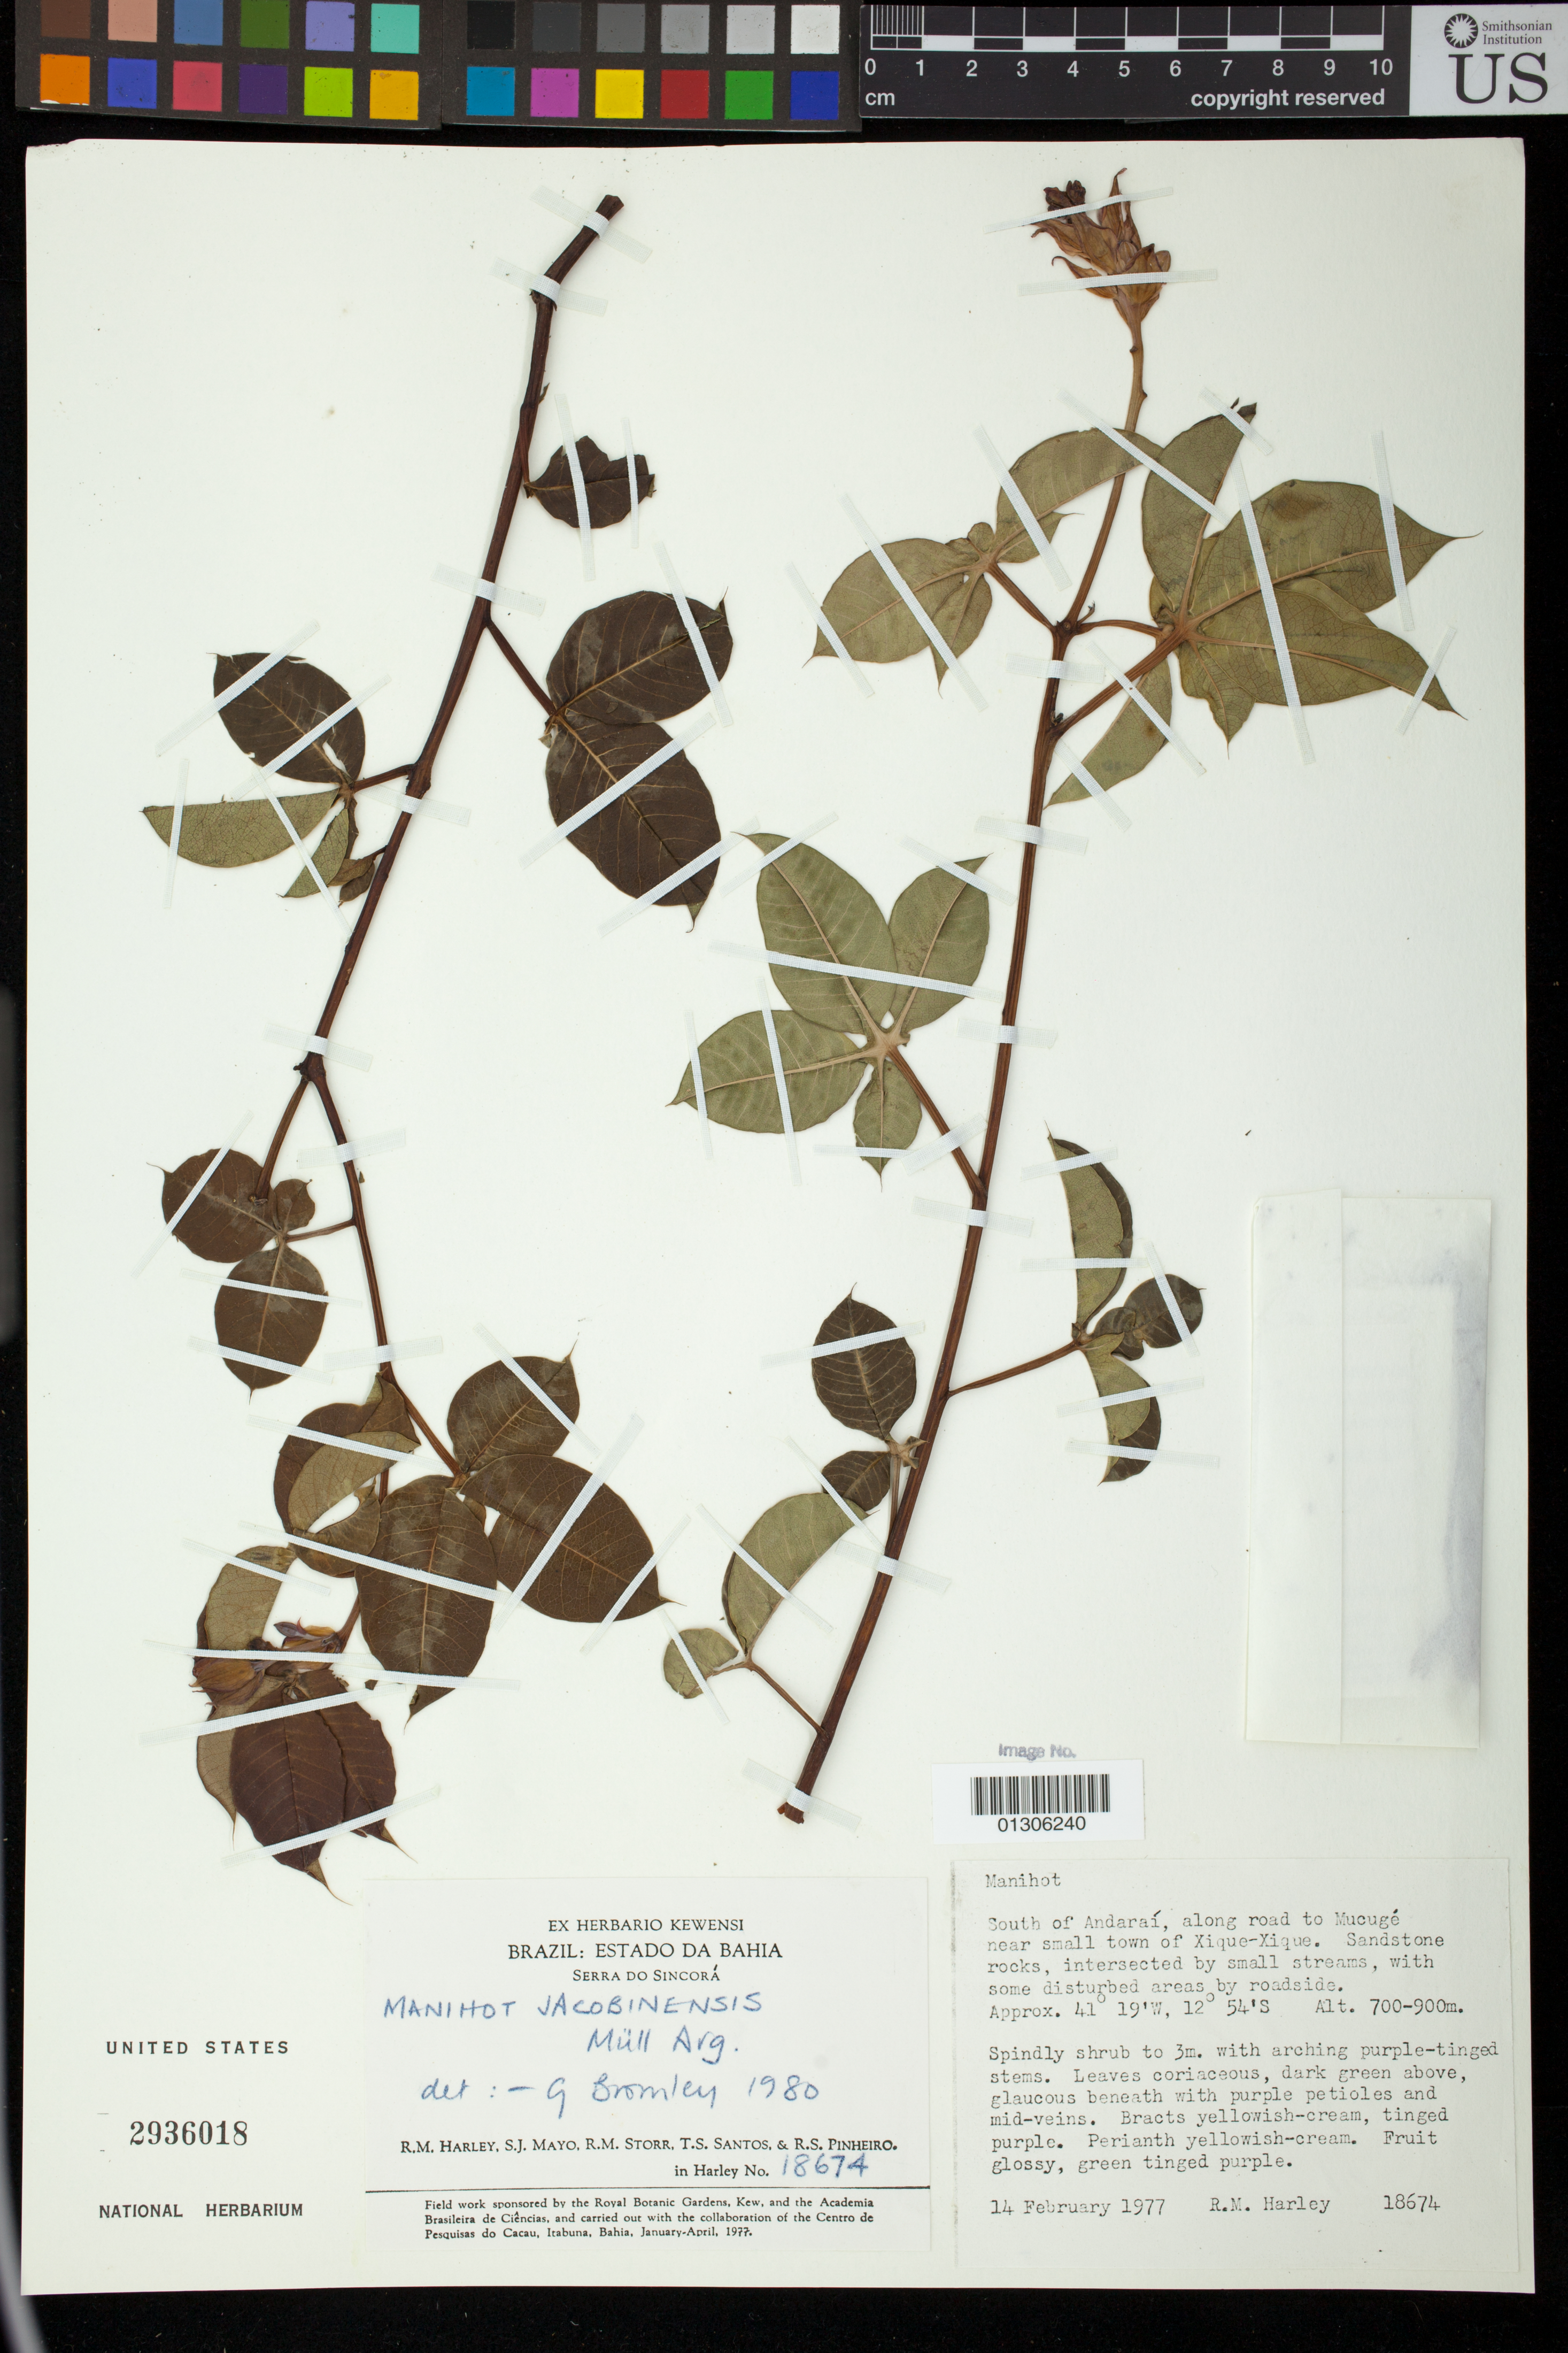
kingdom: Plantae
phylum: Tracheophyta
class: Magnoliopsida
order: Malpighiales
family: Euphorbiaceae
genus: Manihot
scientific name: Manihot jacobinensis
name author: Müll. Arg.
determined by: Mendoza, M.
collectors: R. M. Harley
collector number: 18674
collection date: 1977-02-14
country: Brazil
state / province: Bahia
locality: Serro Do Sincora.South of Andarai, along road to Mucuge near small town of Xique-Xique.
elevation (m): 700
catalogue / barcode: US 2936018